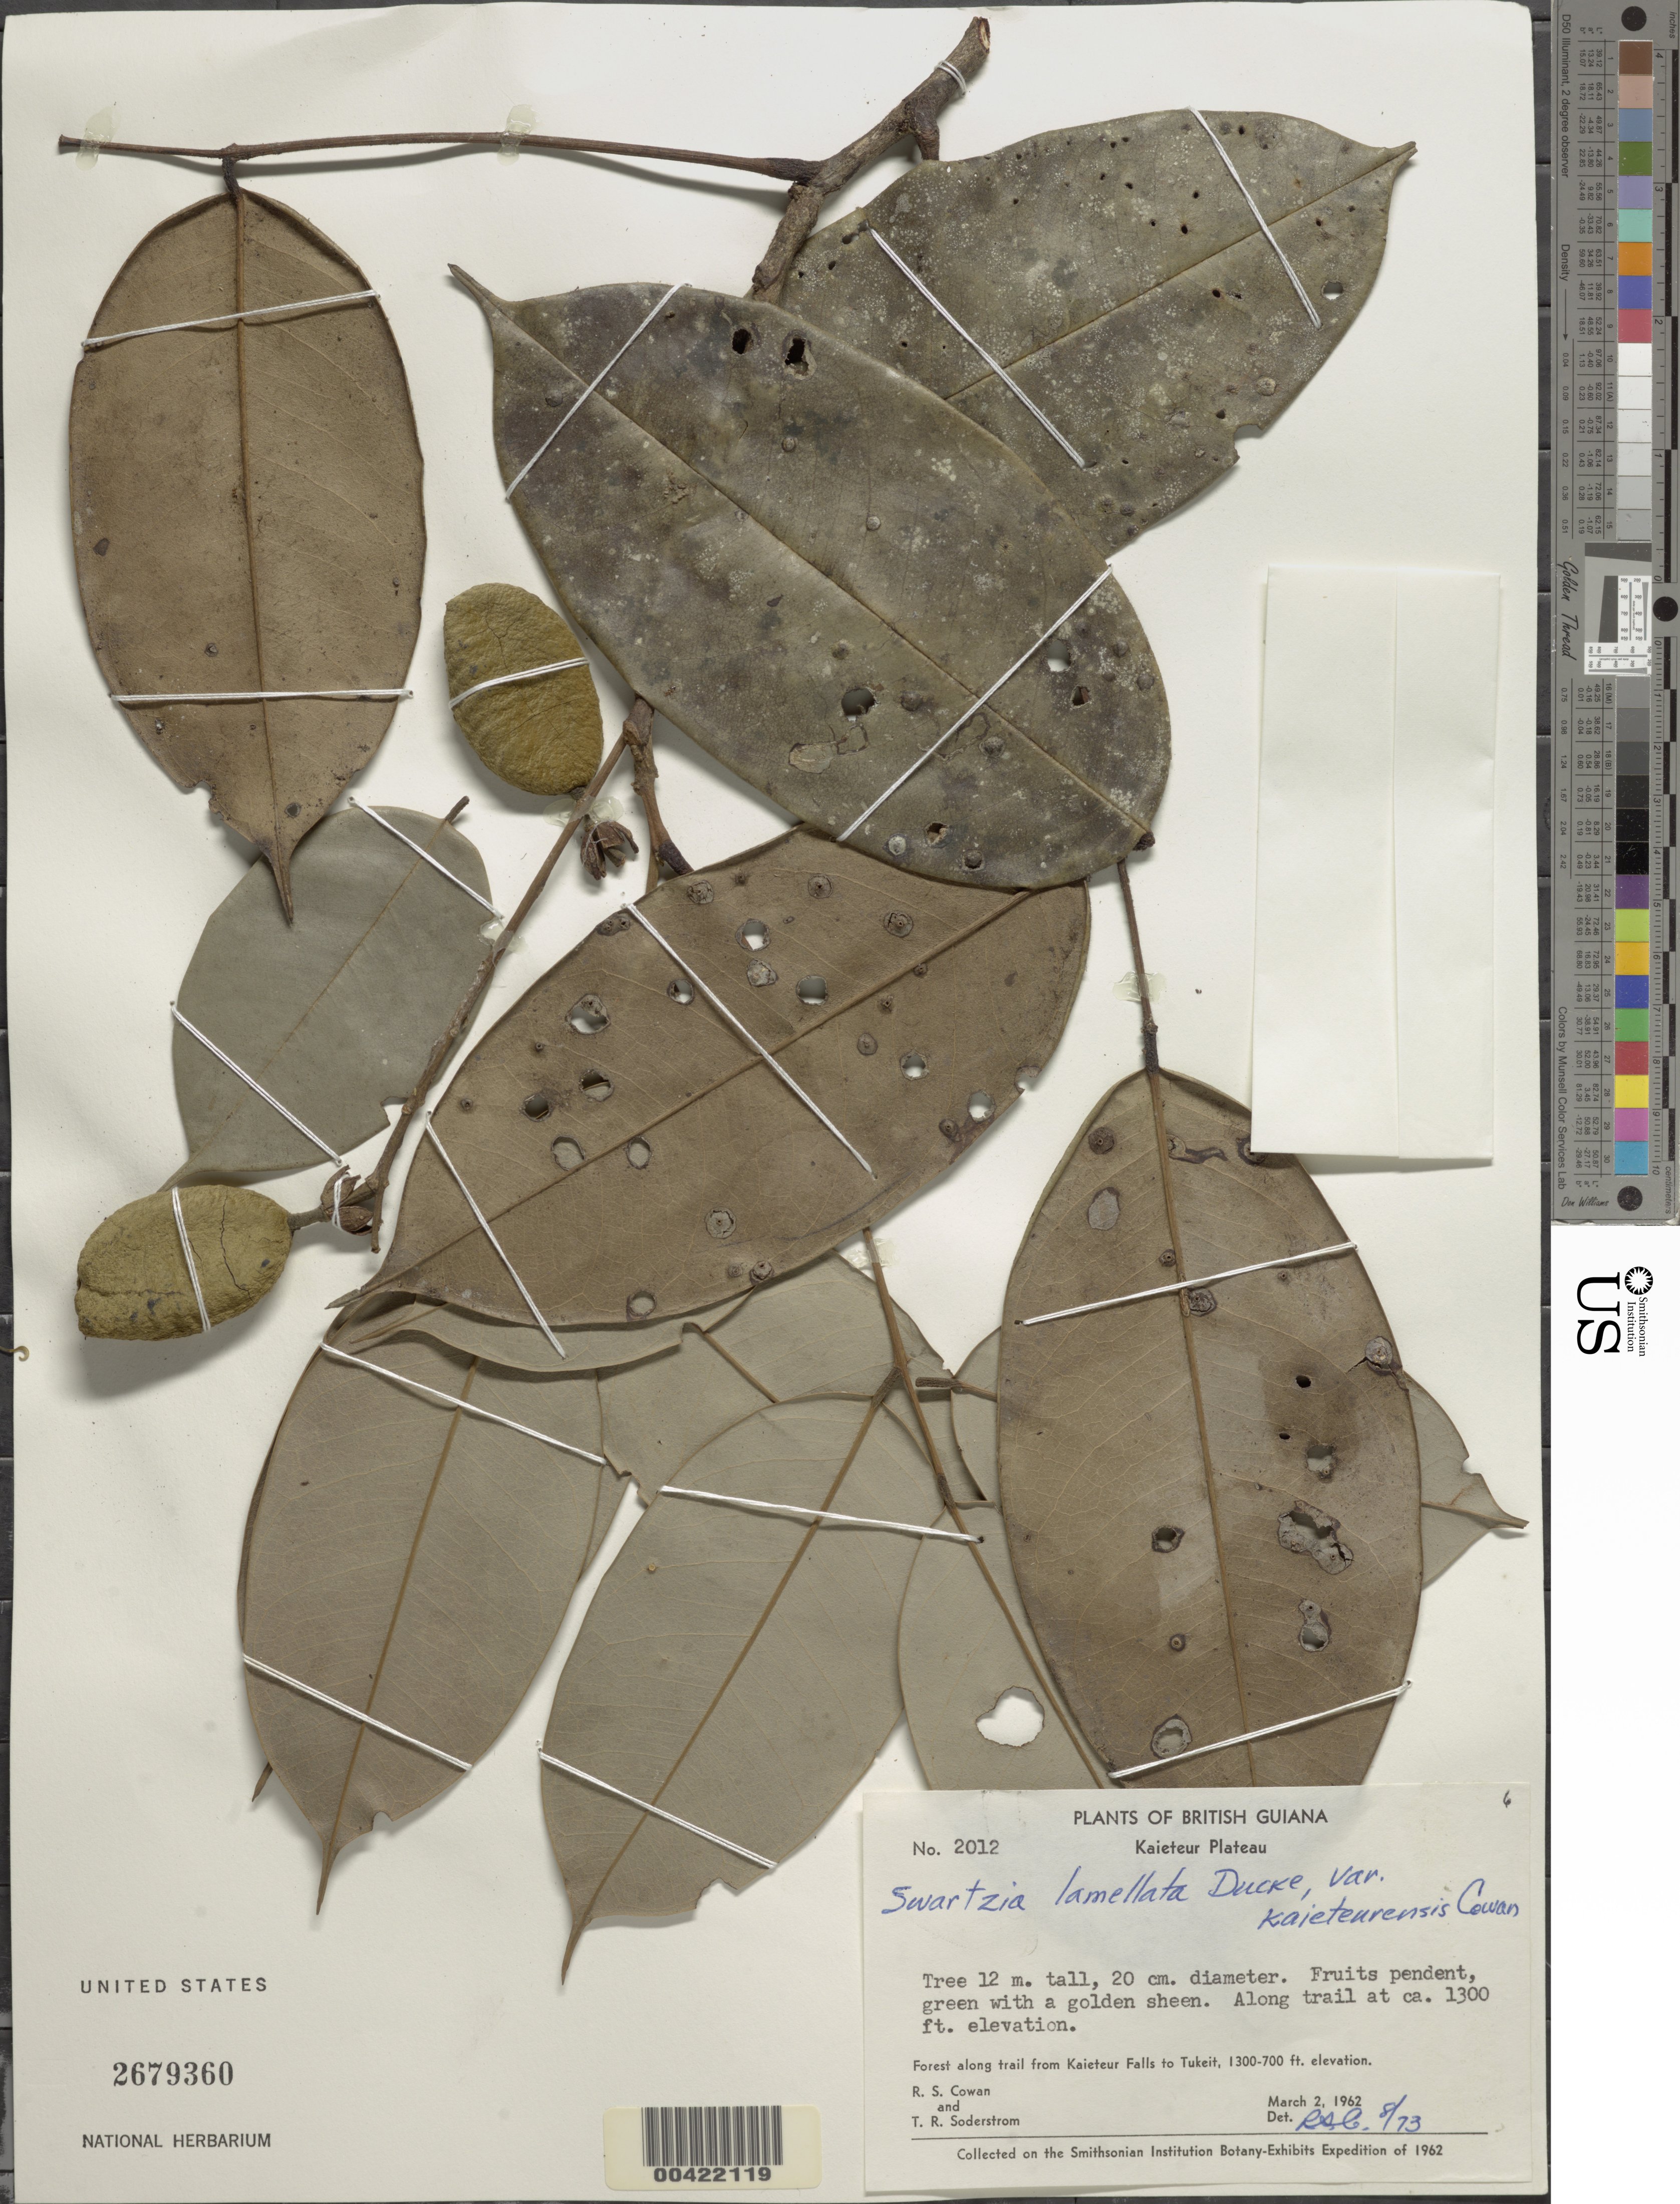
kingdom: Plantae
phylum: Tracheophyta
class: Magnoliopsida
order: Fabales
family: Fabaceae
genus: Swartzia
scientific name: Swartzia lamellata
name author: Ducke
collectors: R. S. Cowan & T. R. Soderstrom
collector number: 2012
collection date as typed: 02 Mar 1962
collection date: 1962-03-02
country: Guyana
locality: Kaieteur falls to tukeit, trail from; kaieteur plateau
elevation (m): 396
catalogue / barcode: US 2679360